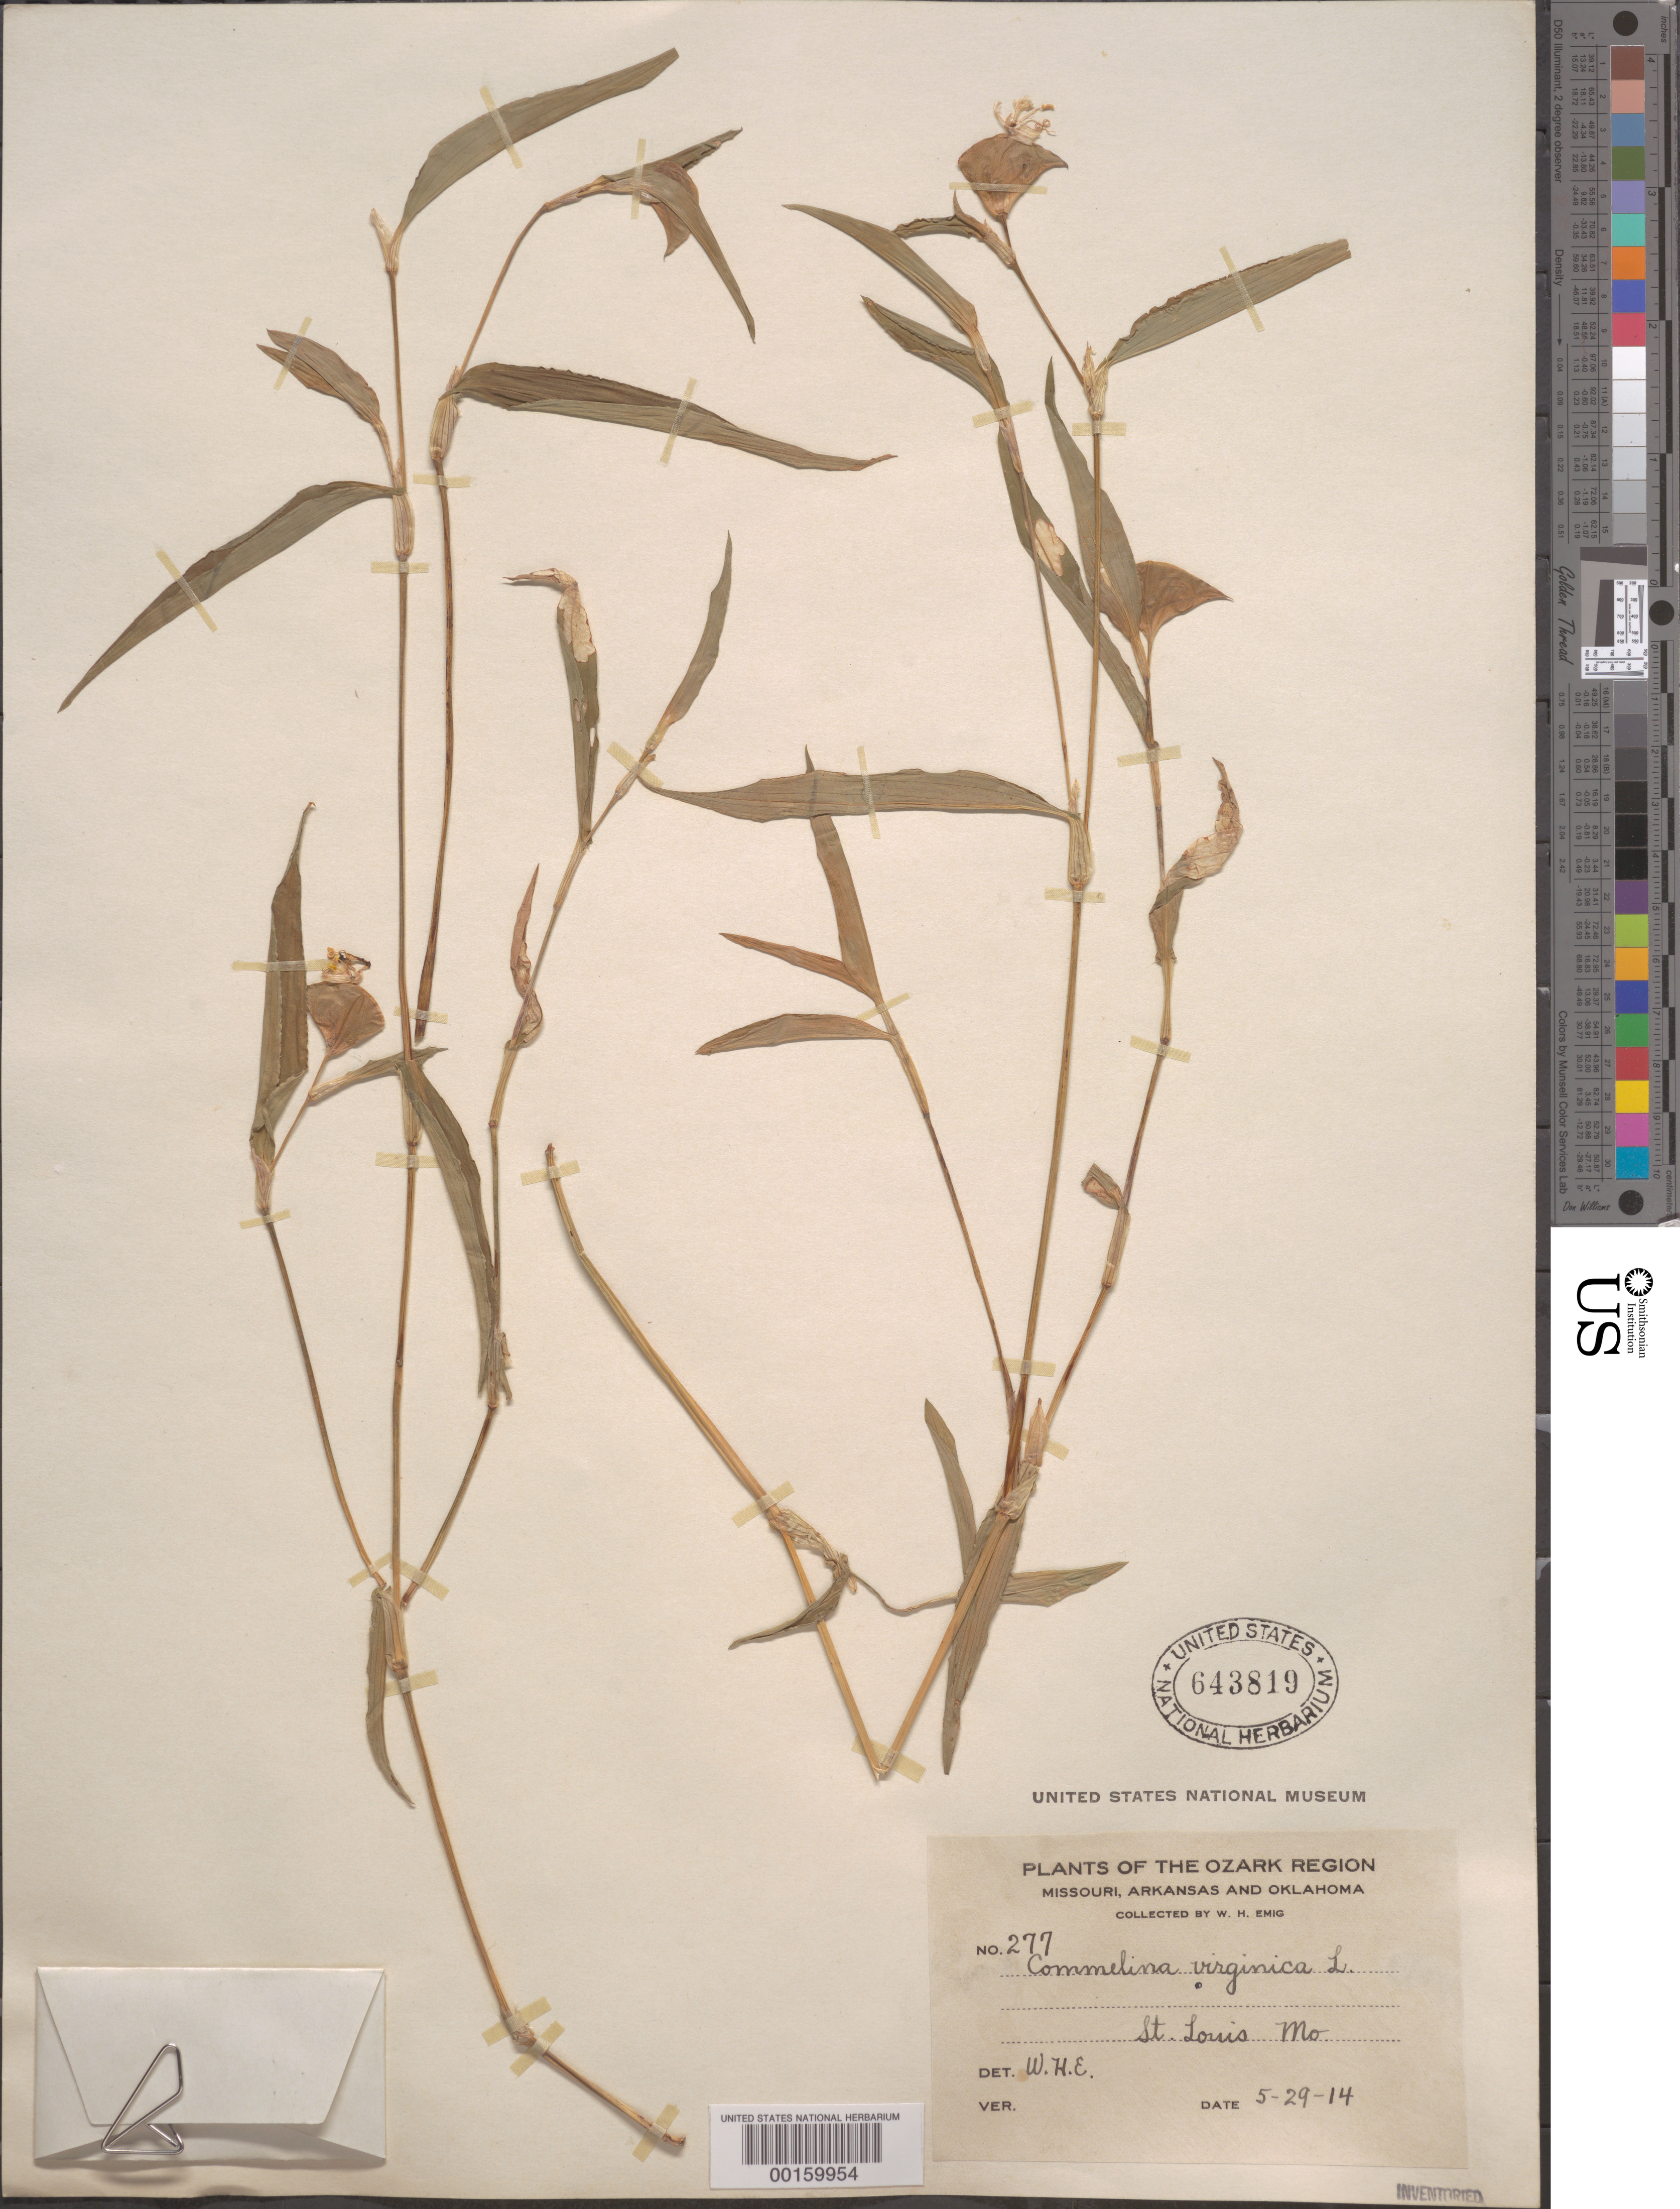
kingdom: Plantae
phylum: Tracheophyta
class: Liliopsida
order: Commelinales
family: Commelinaceae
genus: Commelina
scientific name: Commelina erecta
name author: L.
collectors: W. H. Emig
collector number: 277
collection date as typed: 29 May 1914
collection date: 1914-05-29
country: United States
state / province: Missouri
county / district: Saint Louis City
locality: St. louis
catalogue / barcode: US 643819